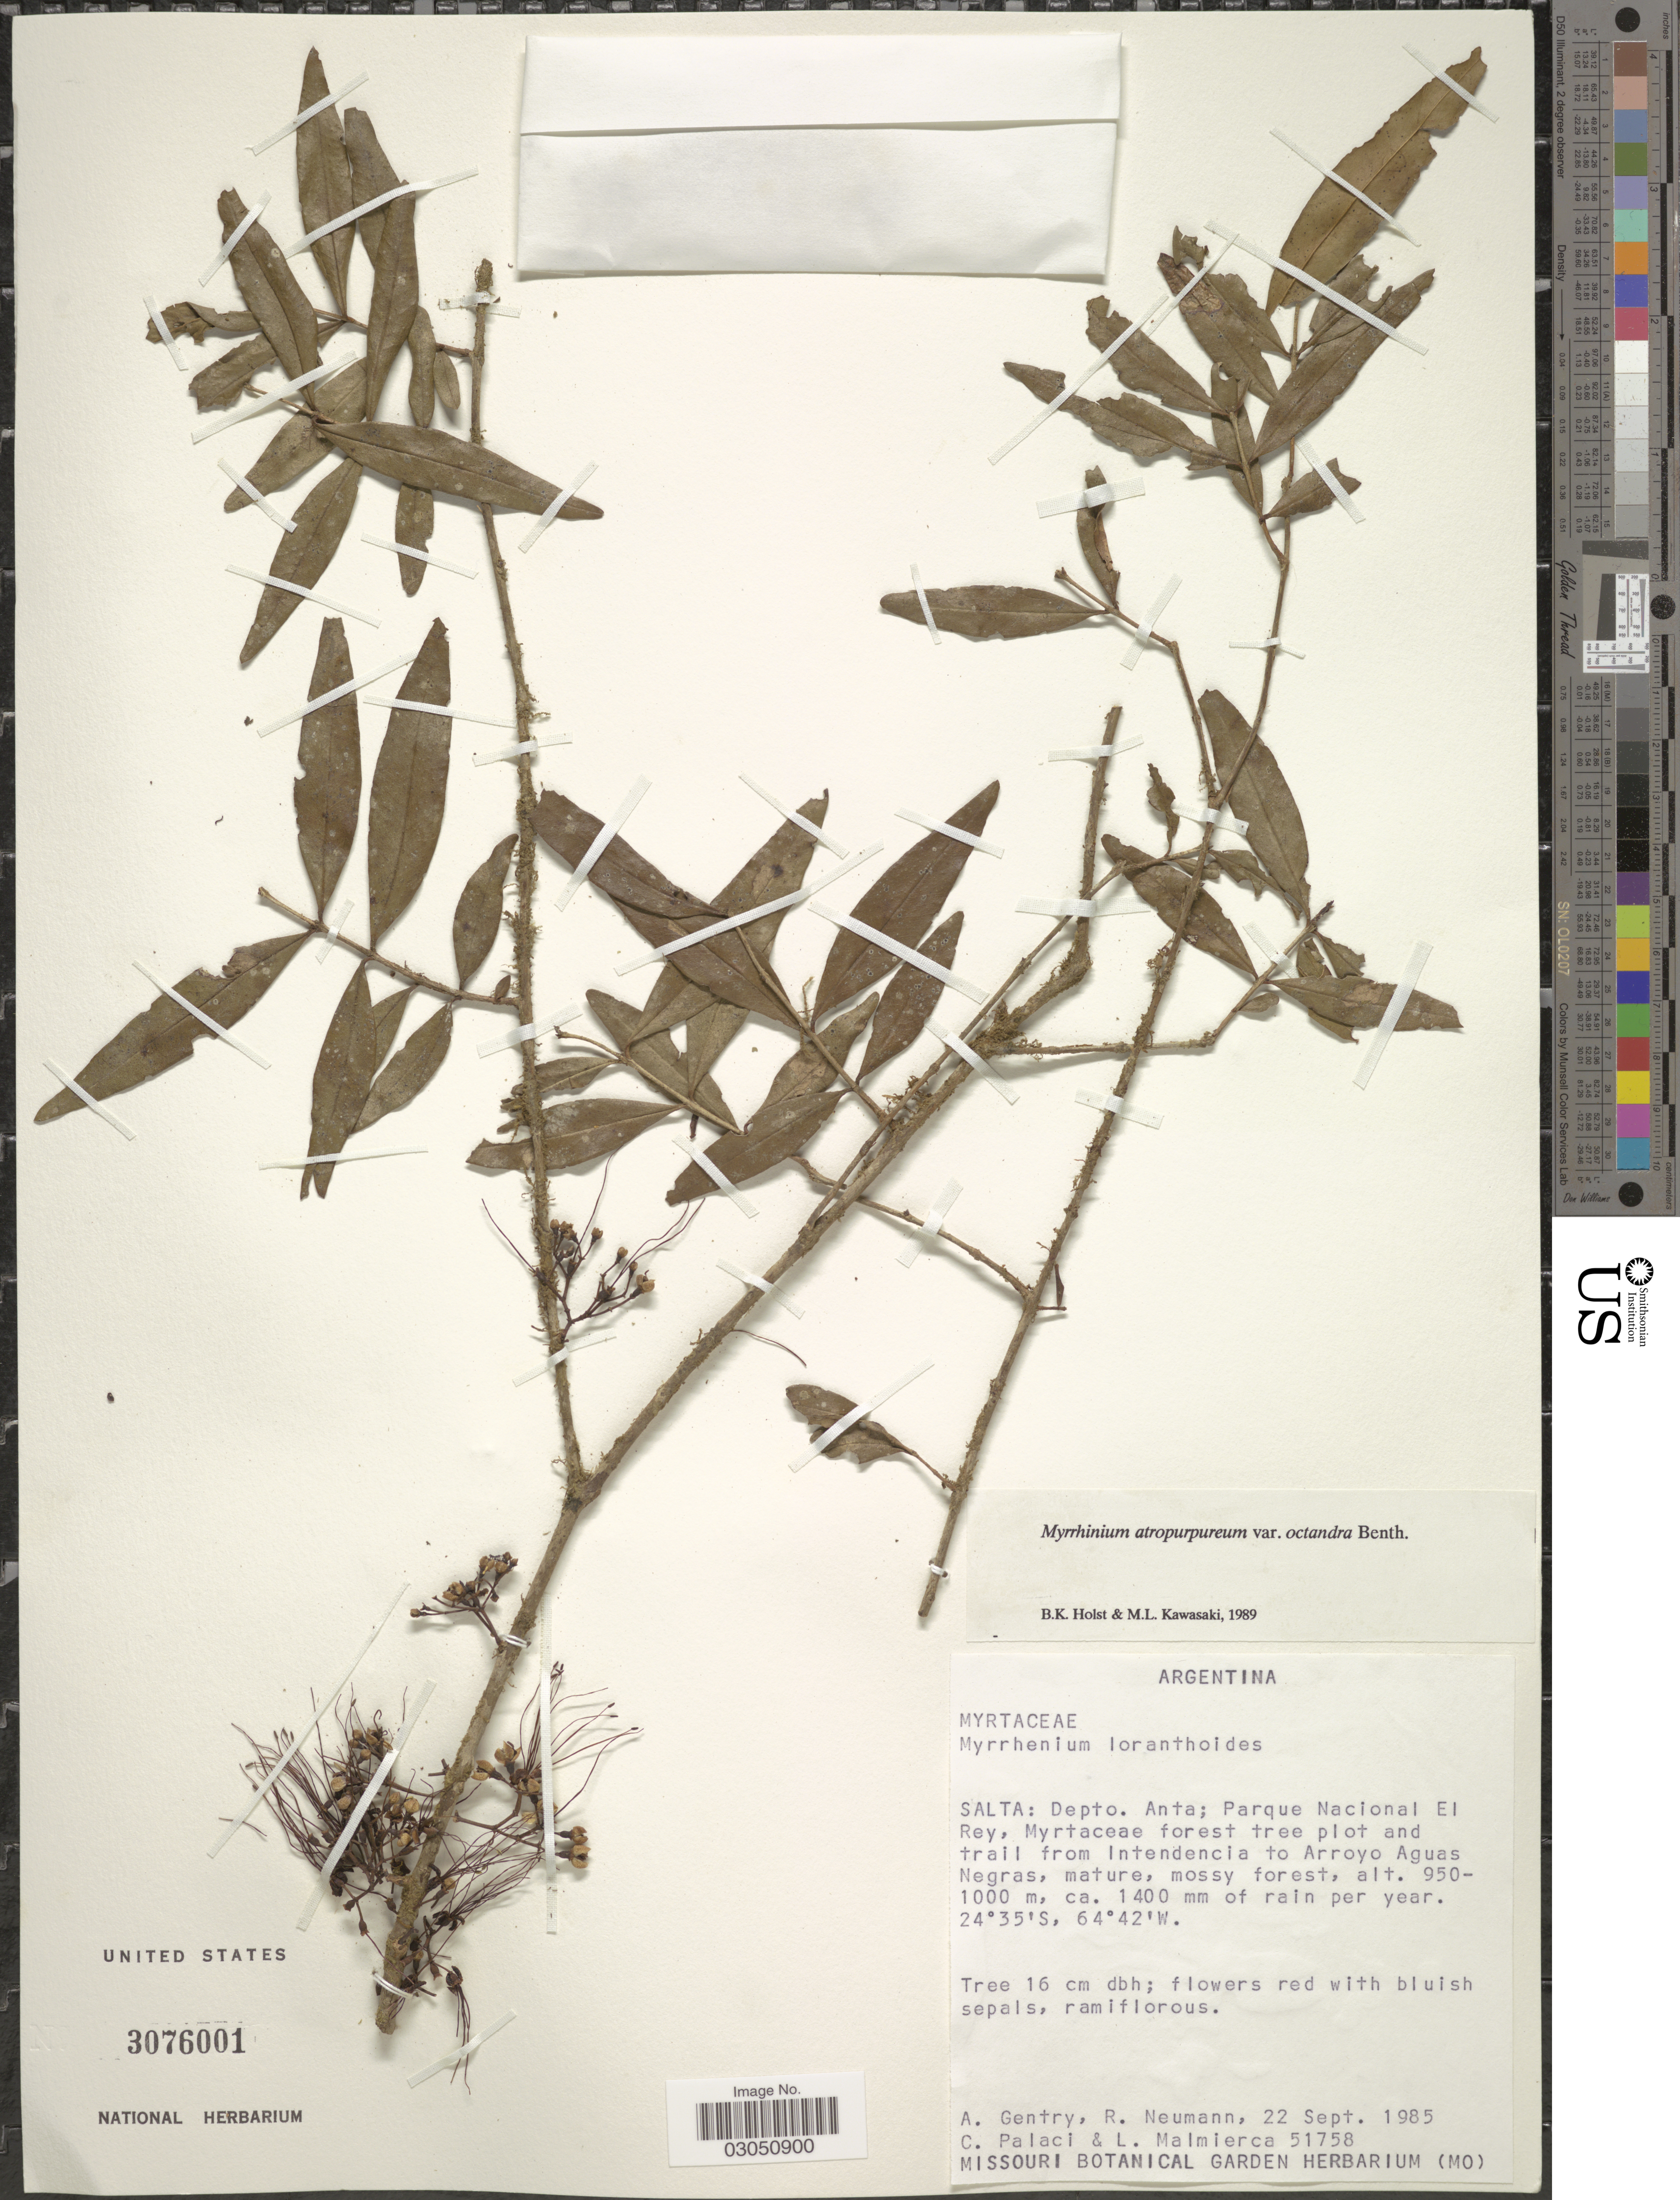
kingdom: Plantae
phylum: Tracheophyta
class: Magnoliopsida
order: Myrtales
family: Myrtaceae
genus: Myrrhinium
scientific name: Myrrhinium atropurpureum var. octandrum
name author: Benth.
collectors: A. H. Gentry, R. Neumann, C. Palací & L. Malmierca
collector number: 51758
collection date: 1985-09-22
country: Argentina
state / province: Salta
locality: Salta: Depto. Anta; Parque Nacional El Rey, Myrtaceae forest tree plot and trail from Intendencia to Arroyo Aguas Negras.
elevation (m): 1000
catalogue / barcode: US 3076001